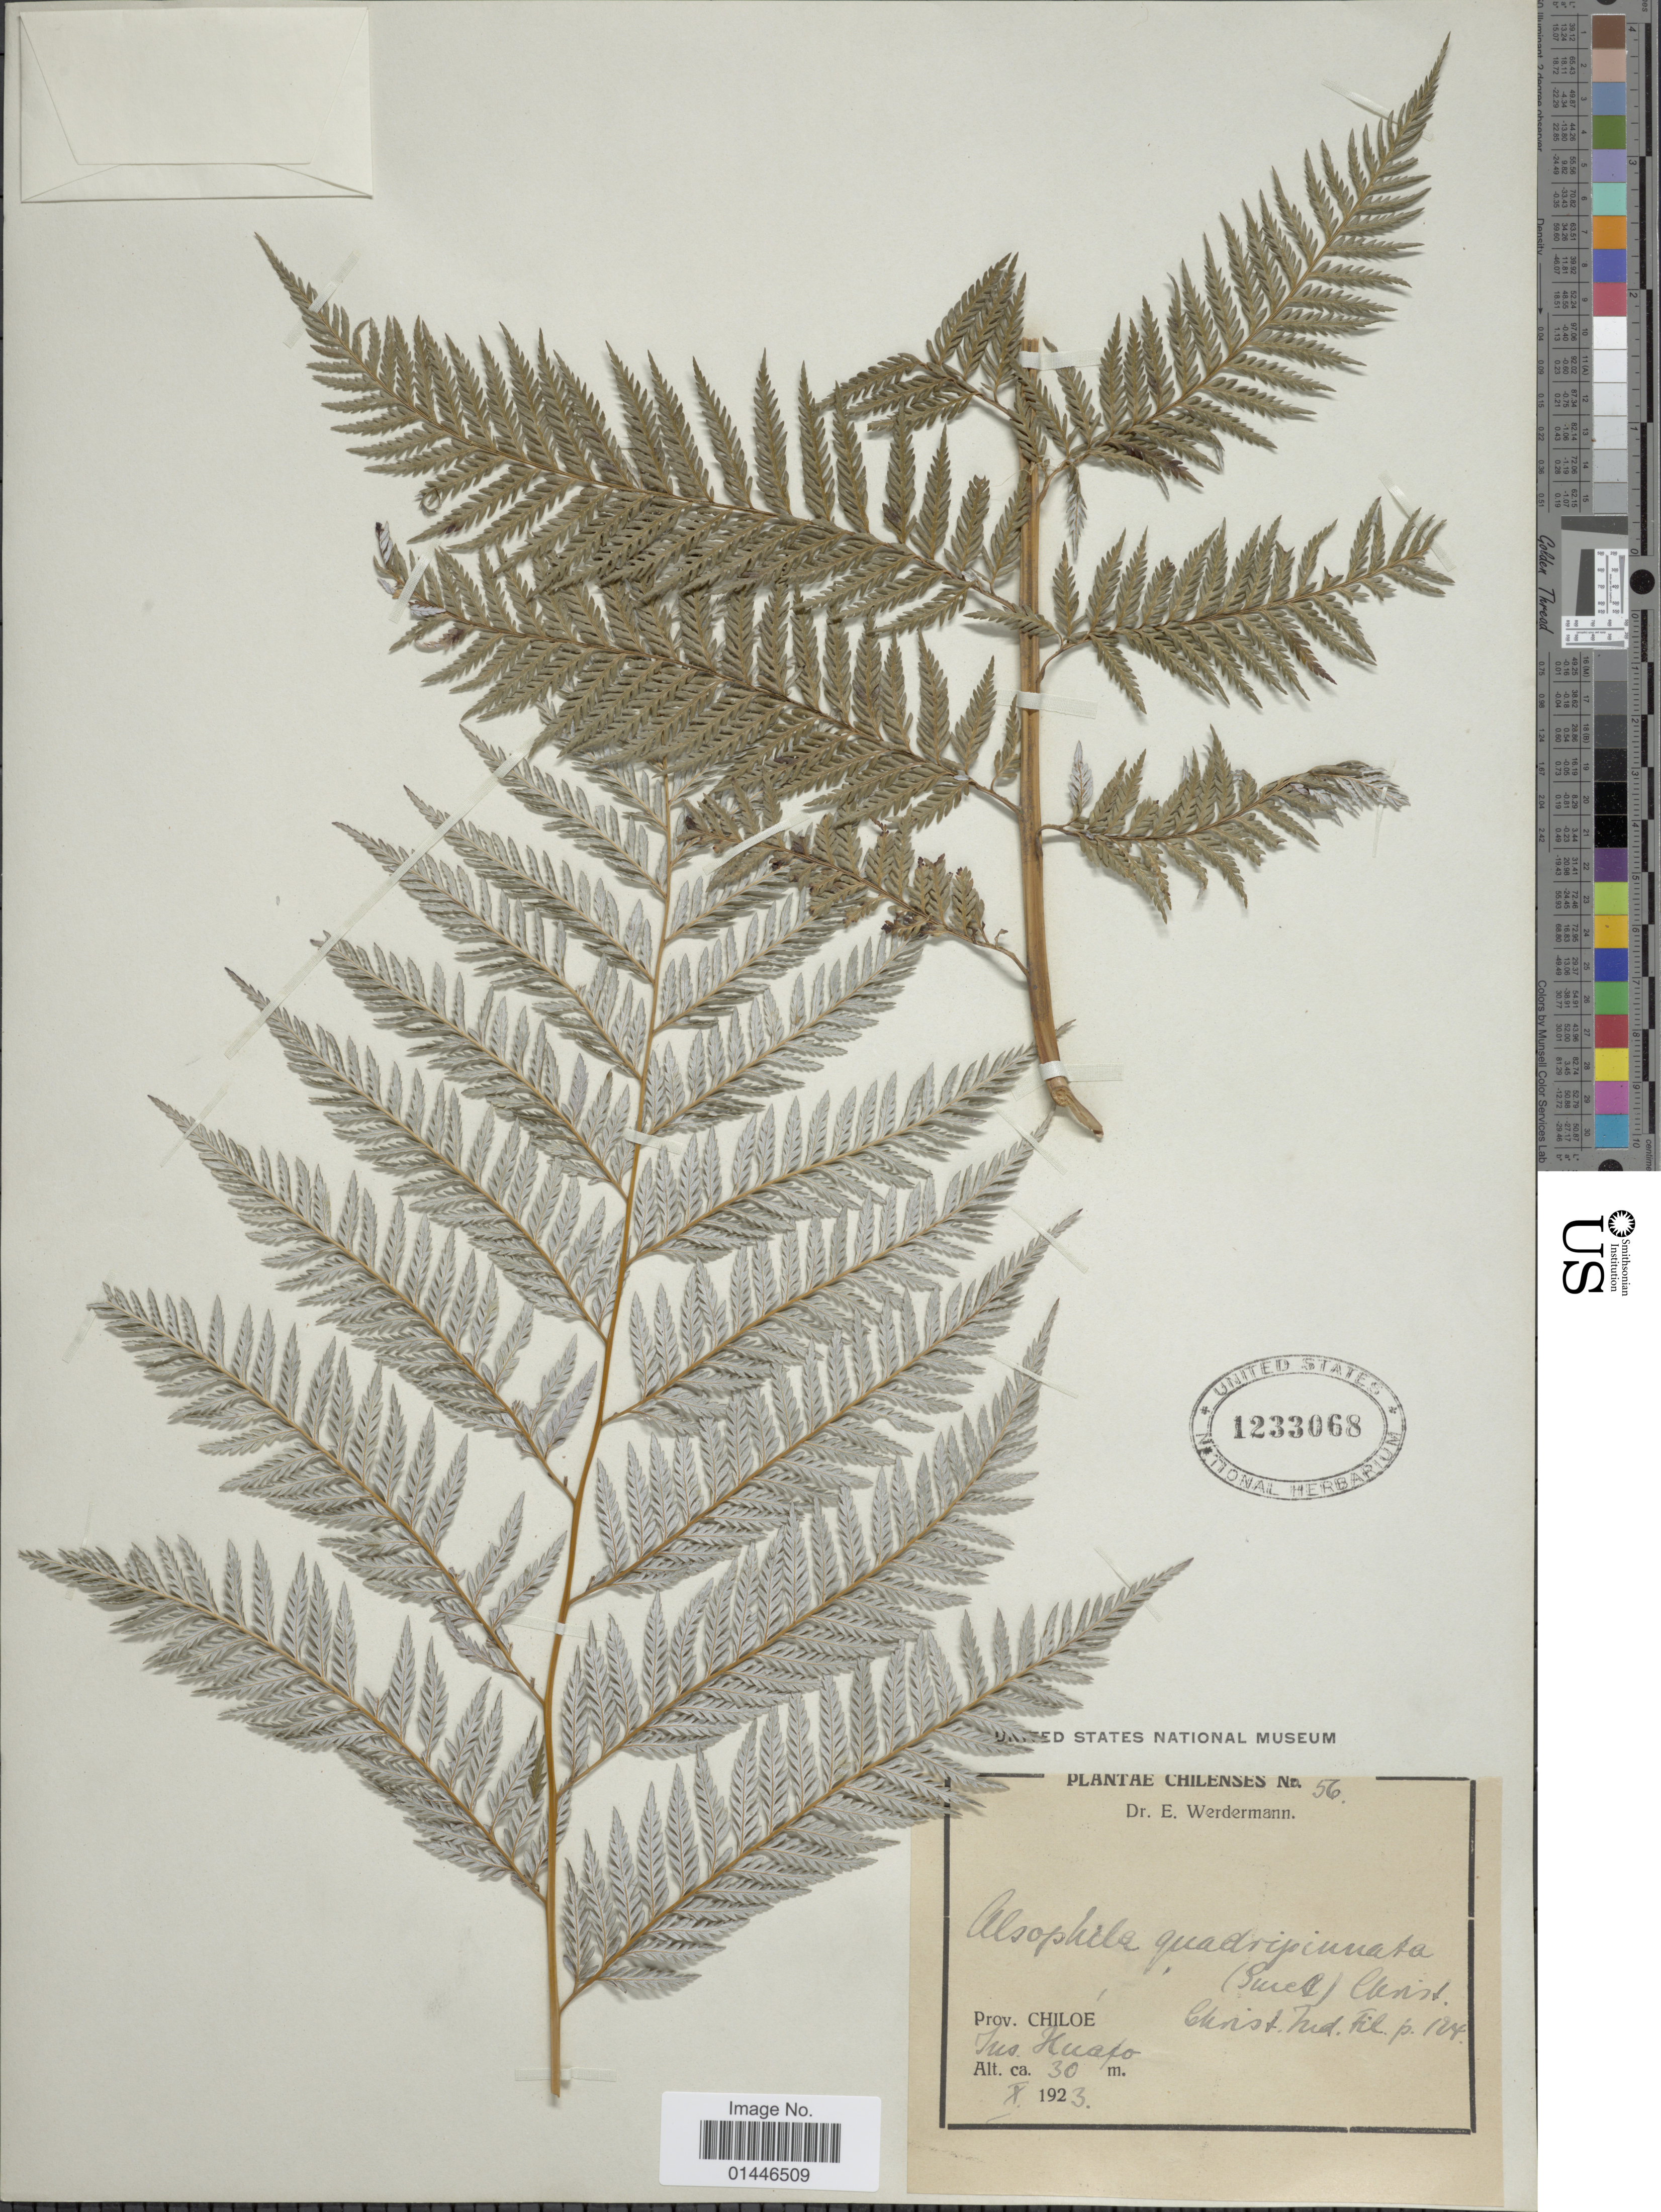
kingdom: Plantae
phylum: Tracheophyta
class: Polypodiopsida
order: Cyatheales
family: Dicksoniaceae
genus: Lophosoria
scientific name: Lophosoria quadripinnata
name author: (J.F. Gmel.) C. Chr.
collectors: E. Werdermann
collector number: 56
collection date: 1923-10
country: Chile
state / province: Arica y Parinacota (XV)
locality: Prov. Chiloe. Ins. Guafo.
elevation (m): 30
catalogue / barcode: US 1233068